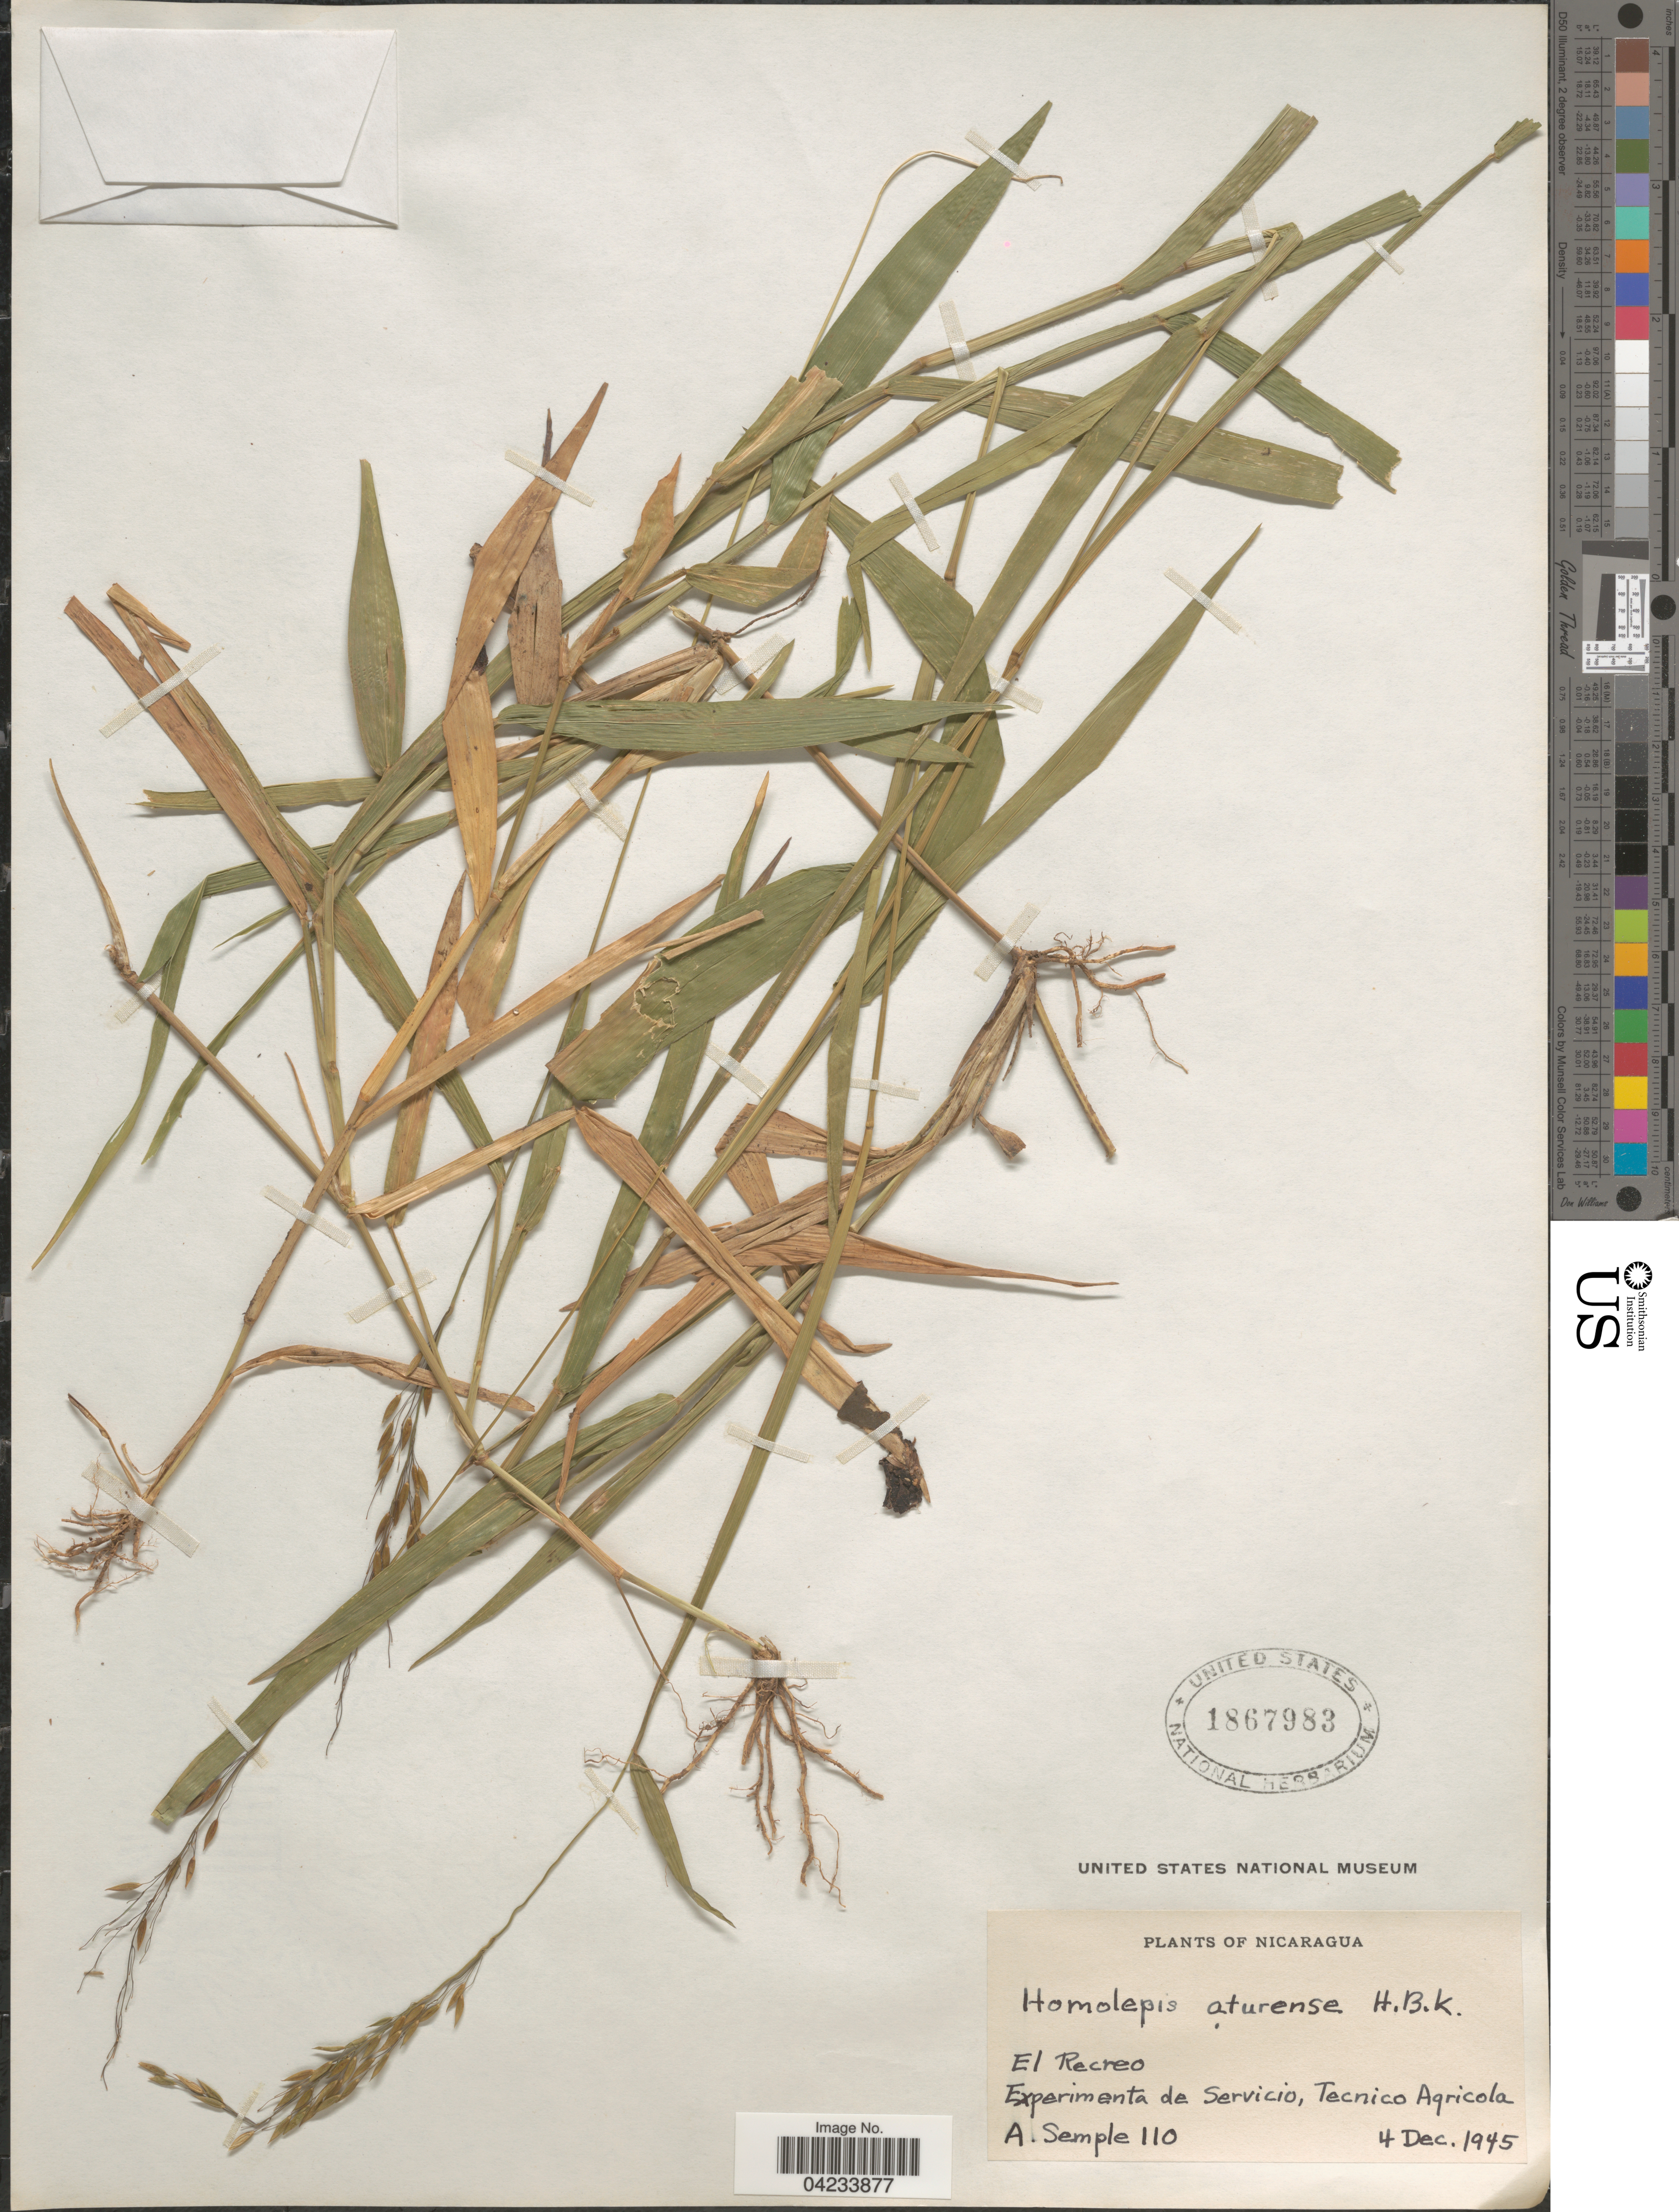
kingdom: Plantae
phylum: Tracheophyta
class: Liliopsida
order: Poales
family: Poaceae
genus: Homolepis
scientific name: Homolepis aturensis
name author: (Kunth) Chase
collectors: A. Semple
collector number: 110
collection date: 1945-12-04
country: Nicaragua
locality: El Recreo. Experimenta de Servicio, Tecnico Agricola.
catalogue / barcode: US 1867983